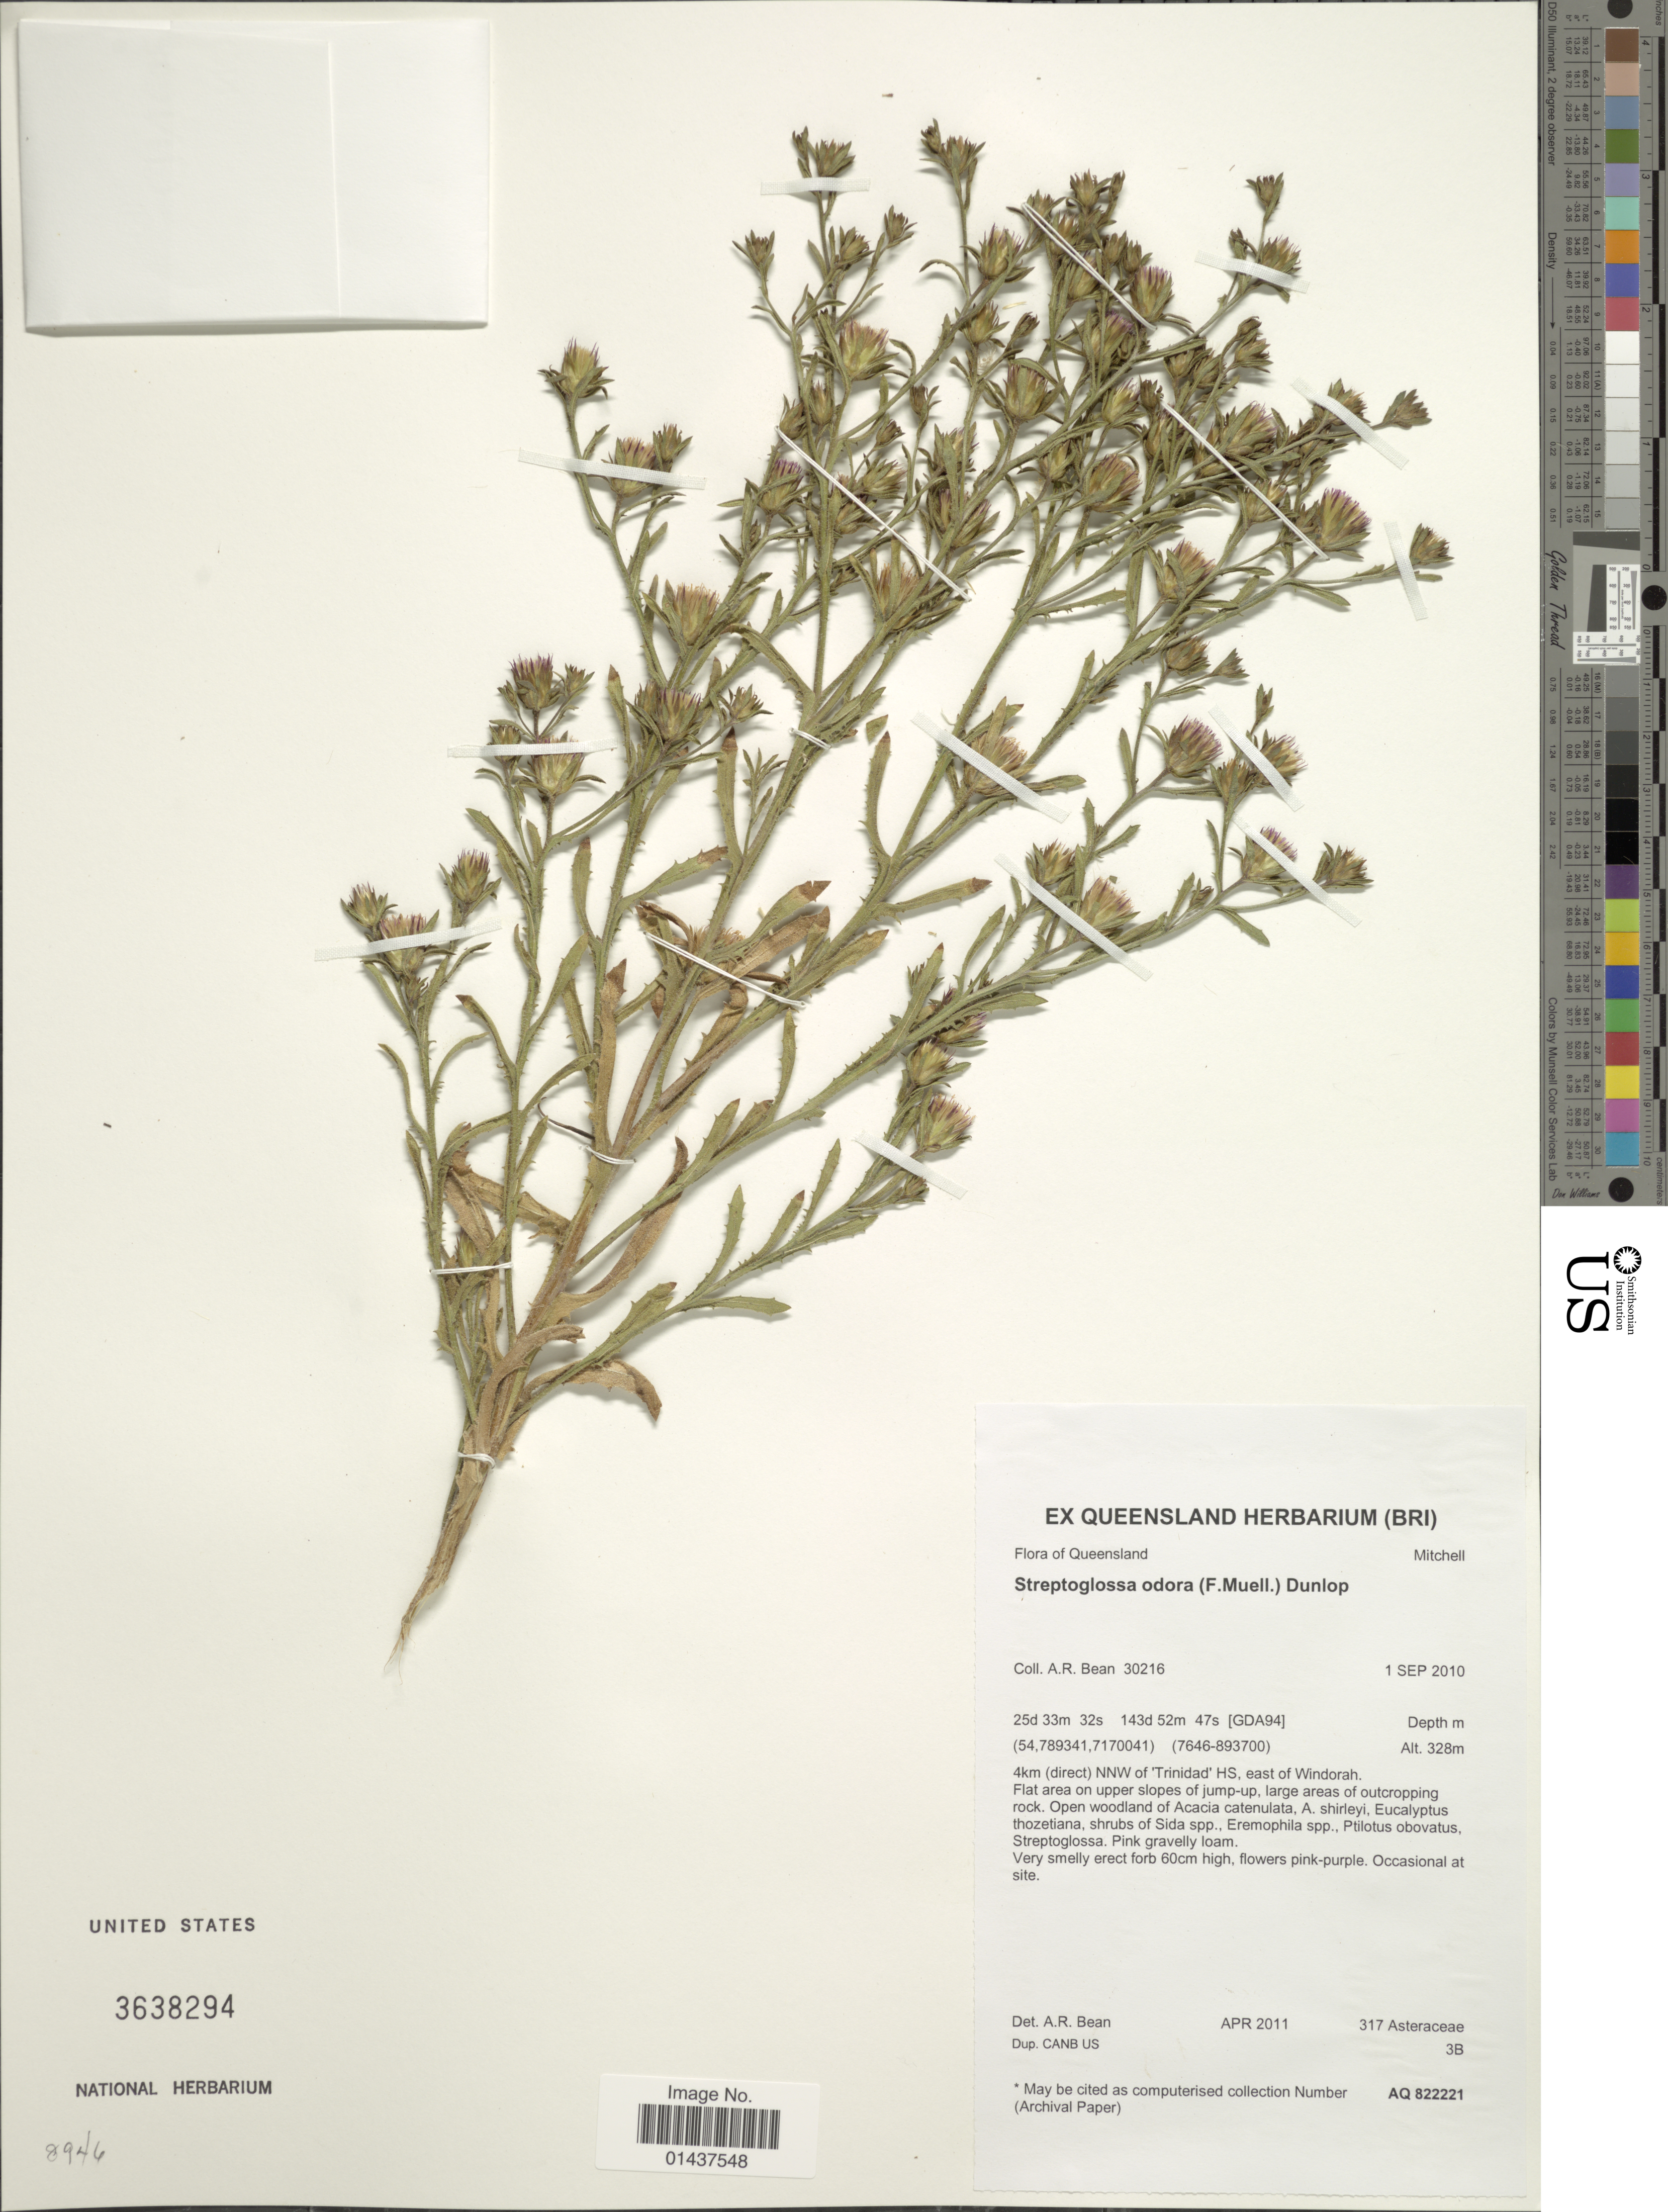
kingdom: Plantae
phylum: Tracheophyta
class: Magnoliopsida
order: Asterales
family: Asteraceae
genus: Streptoglossa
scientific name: Streptoglossa odora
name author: (F. Muell.) Dunlop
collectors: A. R. Bean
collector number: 30216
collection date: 2010-09-01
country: Australia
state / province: Queensland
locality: Mitchell, 4km (direct) NNW of 'Trinidad'HS, east of Windorah, Flat area on upper slopes of jump-up, large areas of outcropping rock, Open woodland of Acacia catemulata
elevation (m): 328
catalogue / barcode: US 3638294